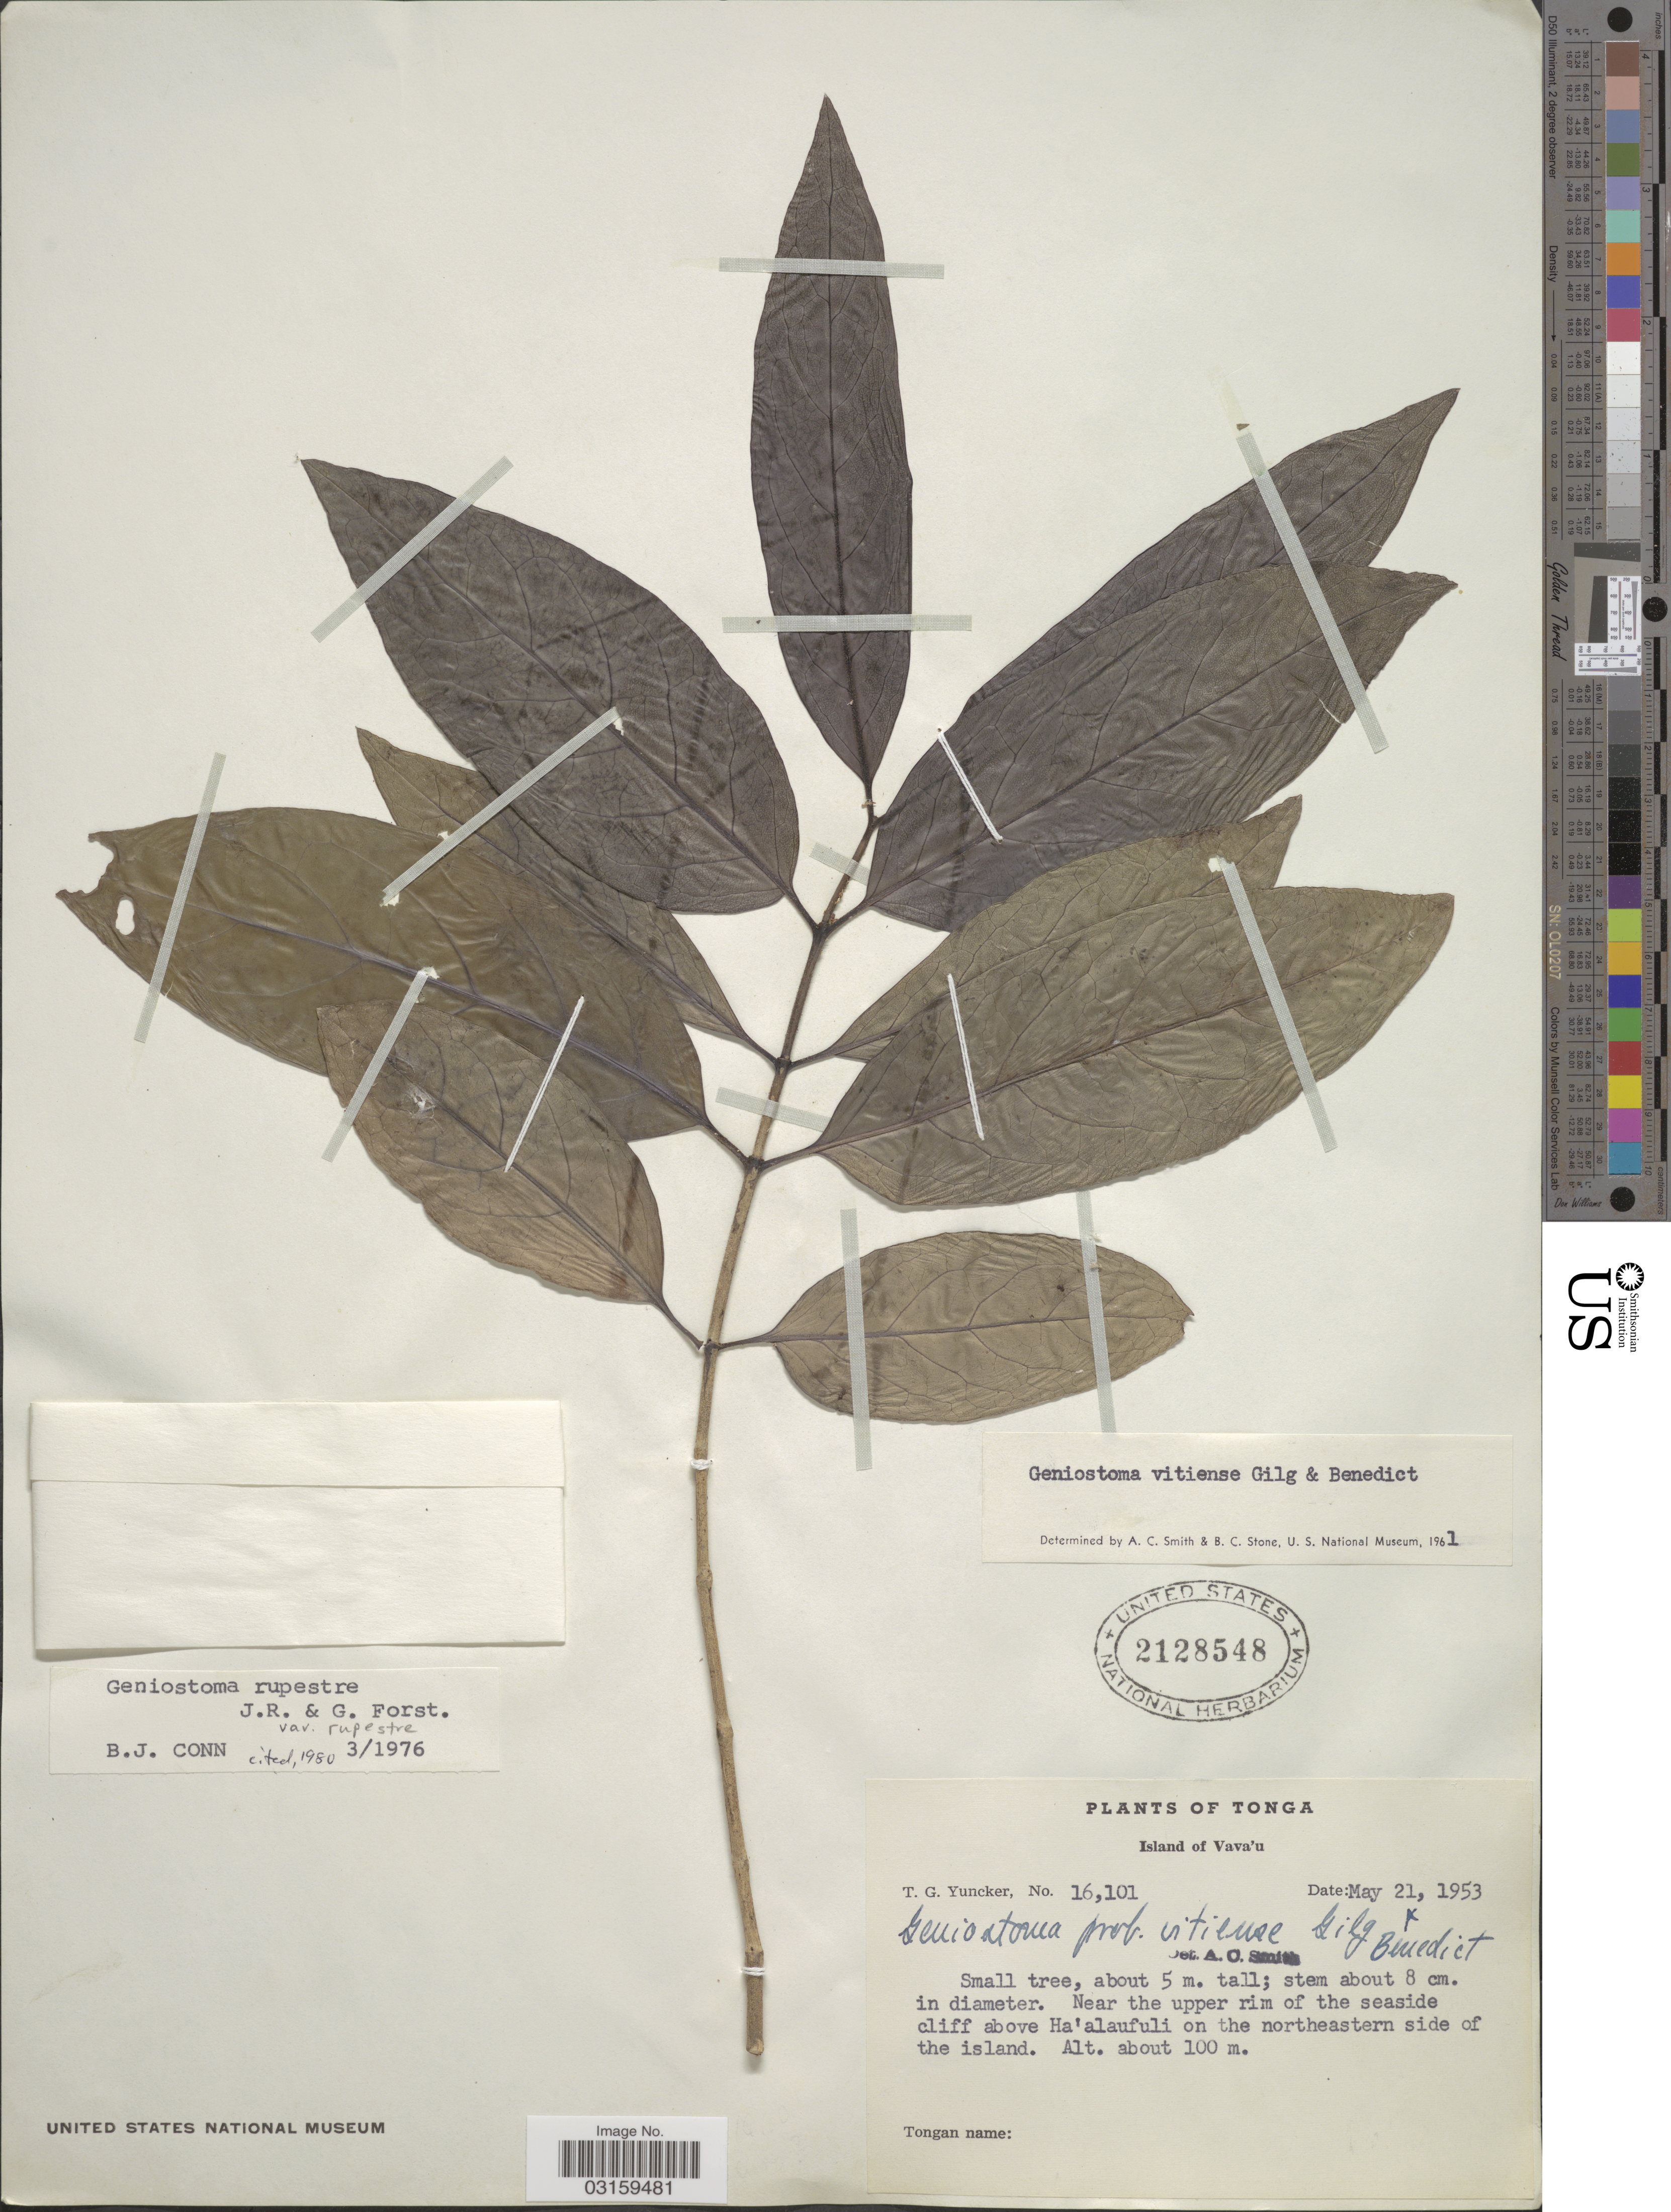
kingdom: Plantae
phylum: Tracheophyta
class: Magnoliopsida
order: Gentianales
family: Loganiaceae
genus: Geniostoma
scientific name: Geniostoma rupestre var. rupestre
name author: J.R. Forst. & G. Forst.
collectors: T. G. Yuncker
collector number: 16101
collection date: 1953-05-21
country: Tonga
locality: Island of Vava'u. Near the upper rim of the seaside cliff above Ha'alaufuli on the northeastern side of the island.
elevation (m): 100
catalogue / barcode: US 2128548